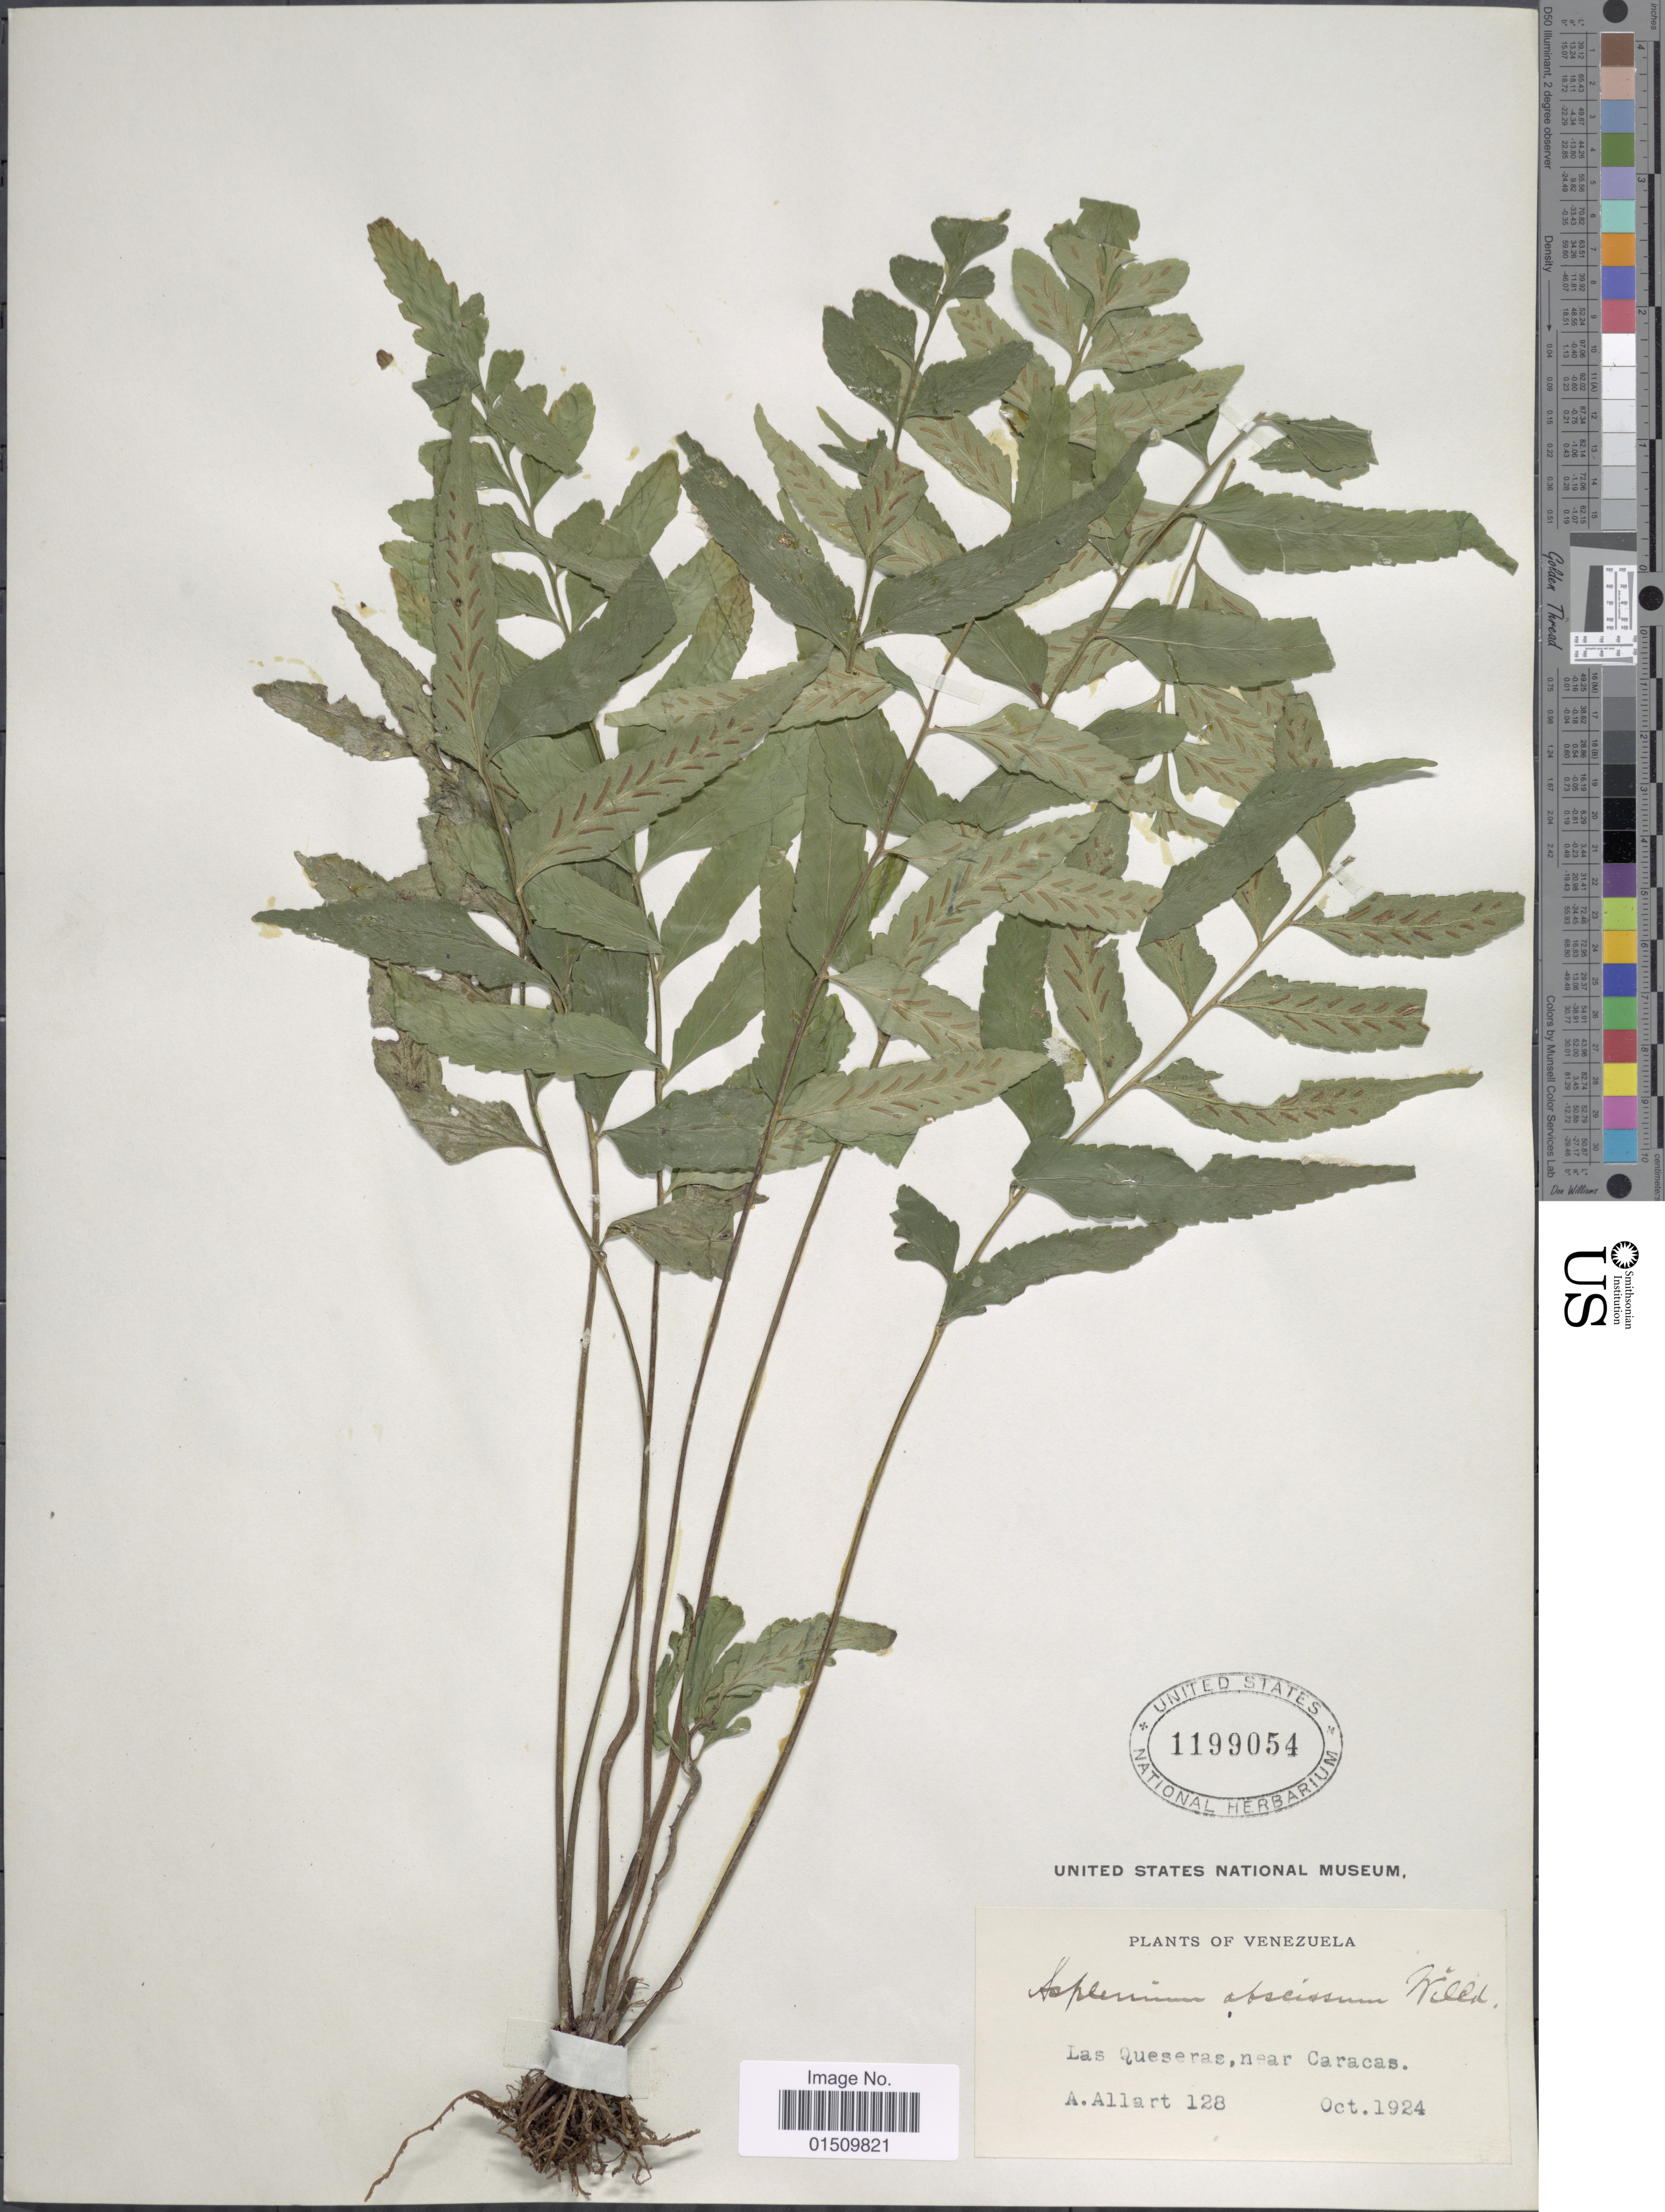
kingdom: Plantae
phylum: Tracheophyta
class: Polypodiopsida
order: Polypodiales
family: Aspleniaceae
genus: Asplenium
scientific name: Asplenium abscissum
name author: Willd.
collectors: A. Allart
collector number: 128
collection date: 1924-10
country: Venezuela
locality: Venezuela, Las Queseras, near Caracas.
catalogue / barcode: US 1199054